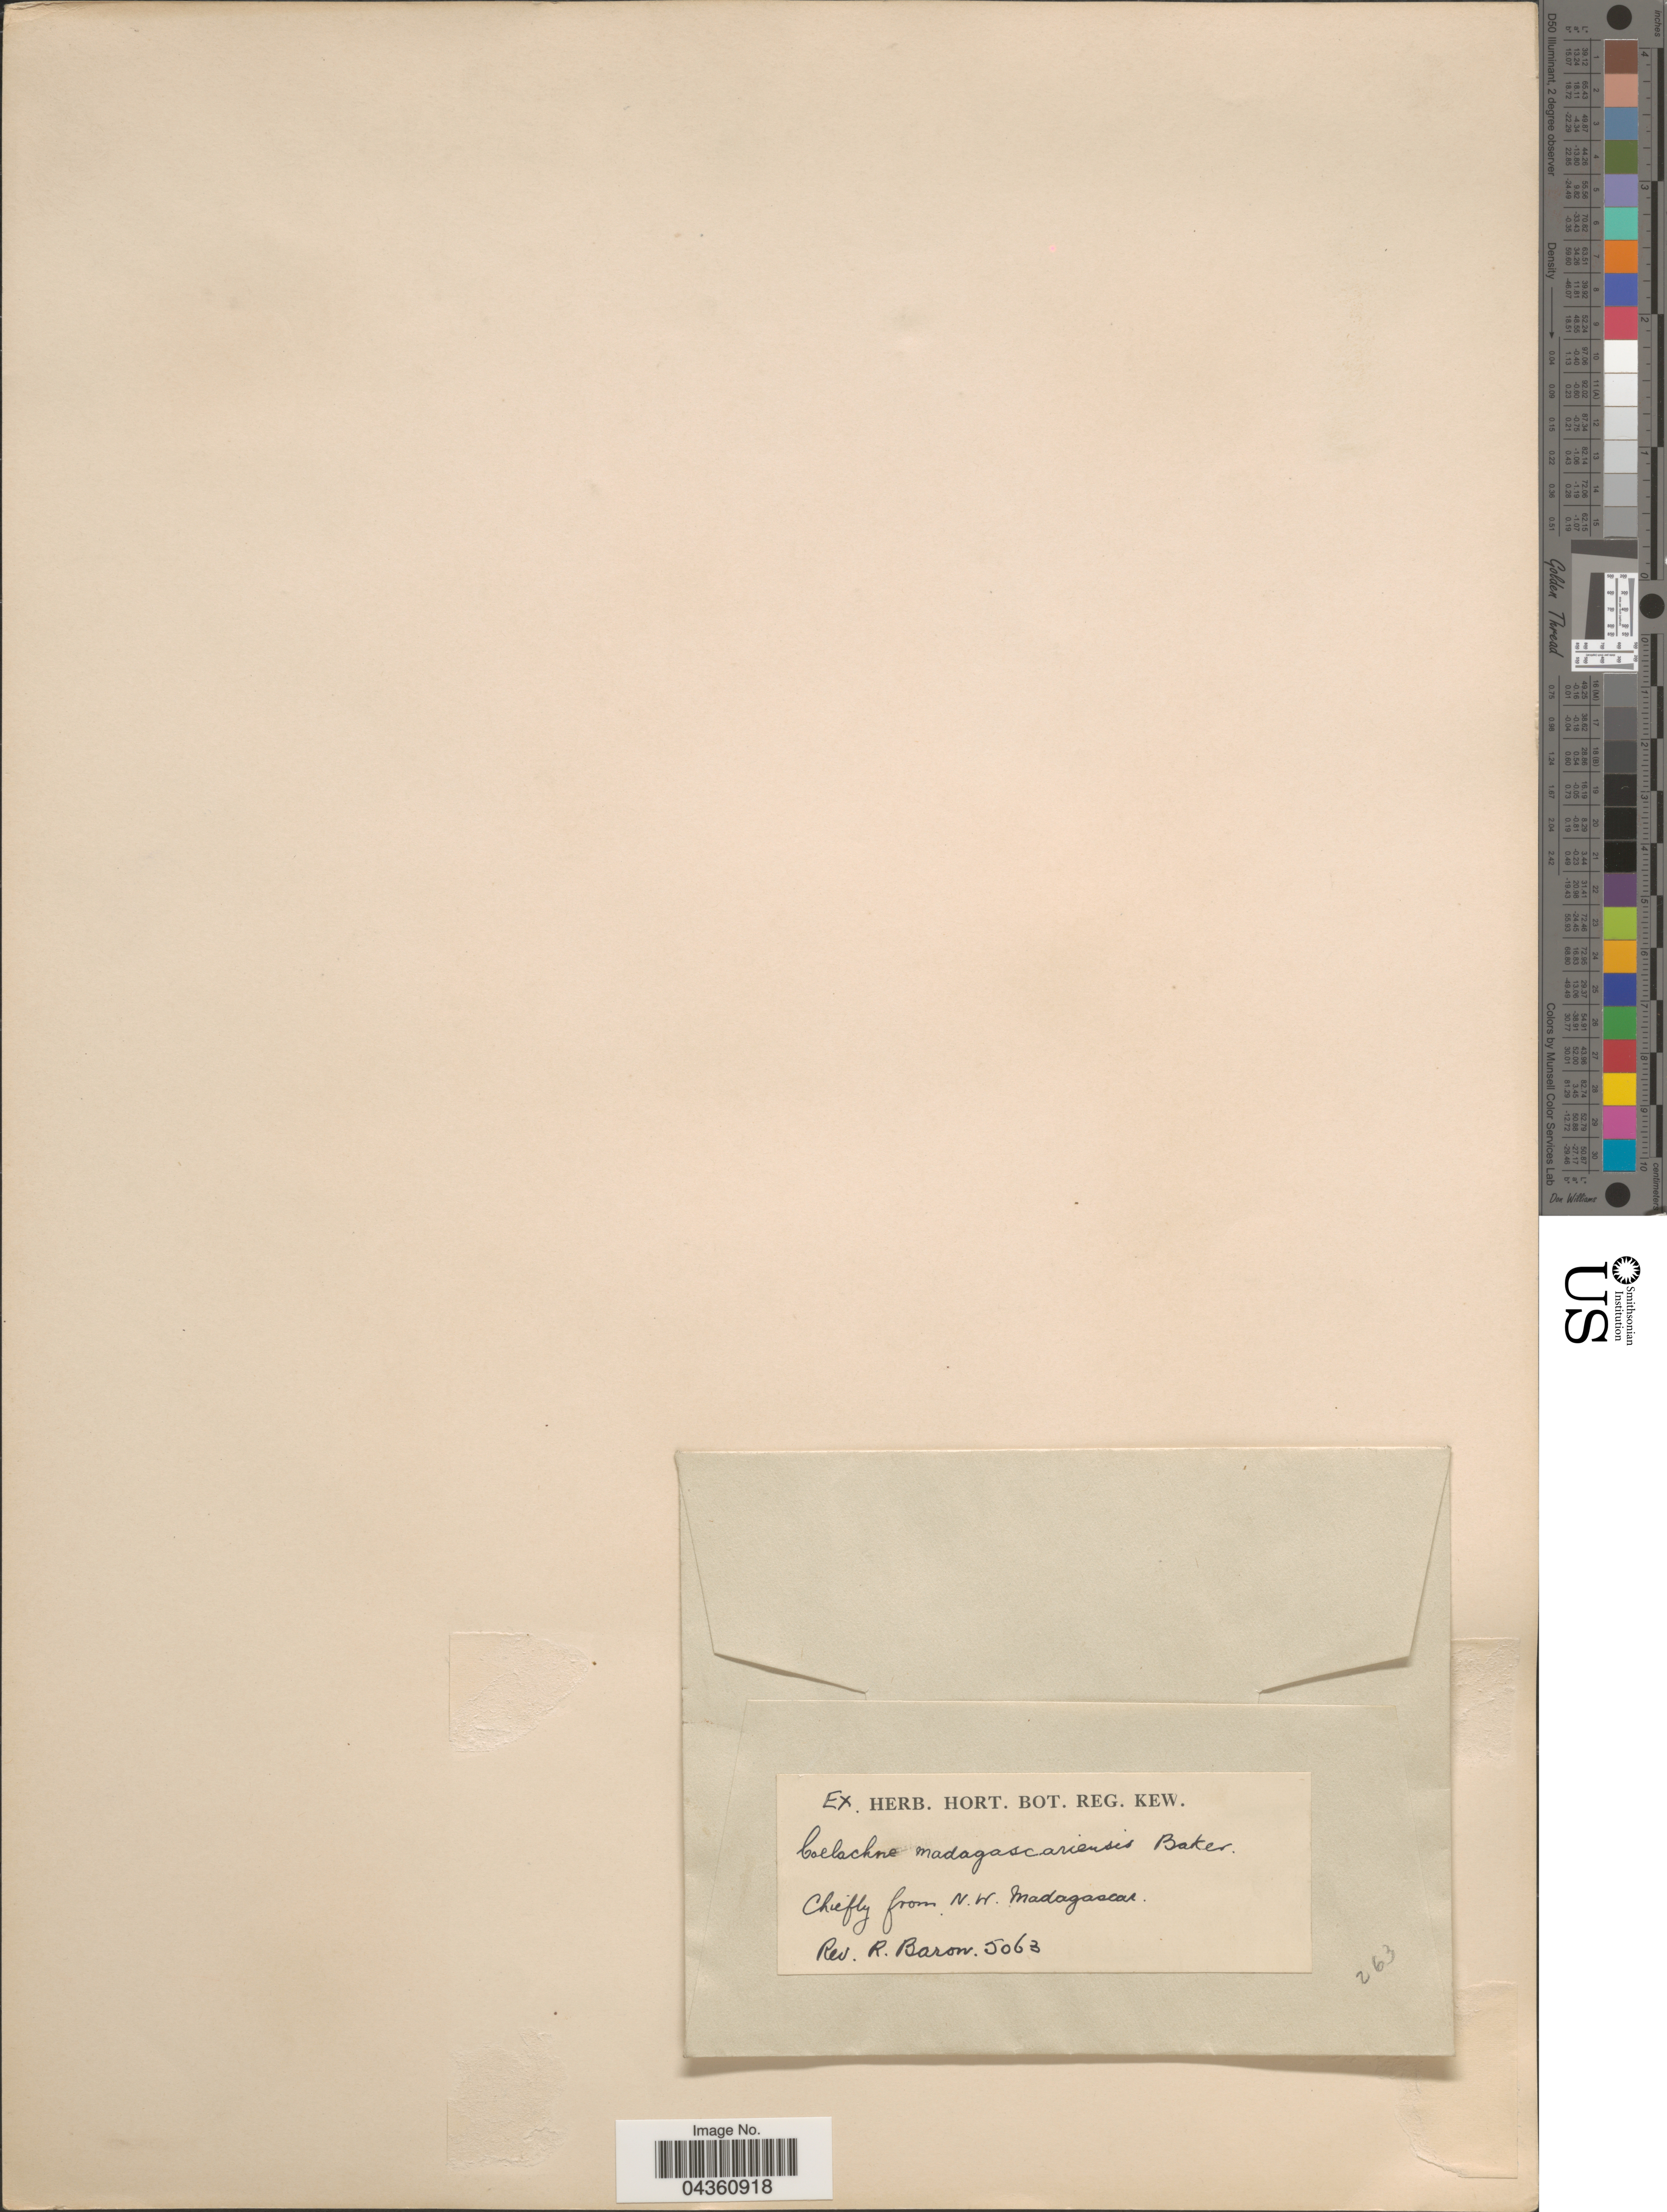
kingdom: Plantae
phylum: Tracheophyta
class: Liliopsida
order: Poales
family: Poaceae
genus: Coelachne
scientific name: Coelachne simpliciuscula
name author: (Wight & Arn. ex Steud.) Munro ex Benth.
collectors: R. Baron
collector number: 5063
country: Madagascar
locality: N. W. Madagascar.